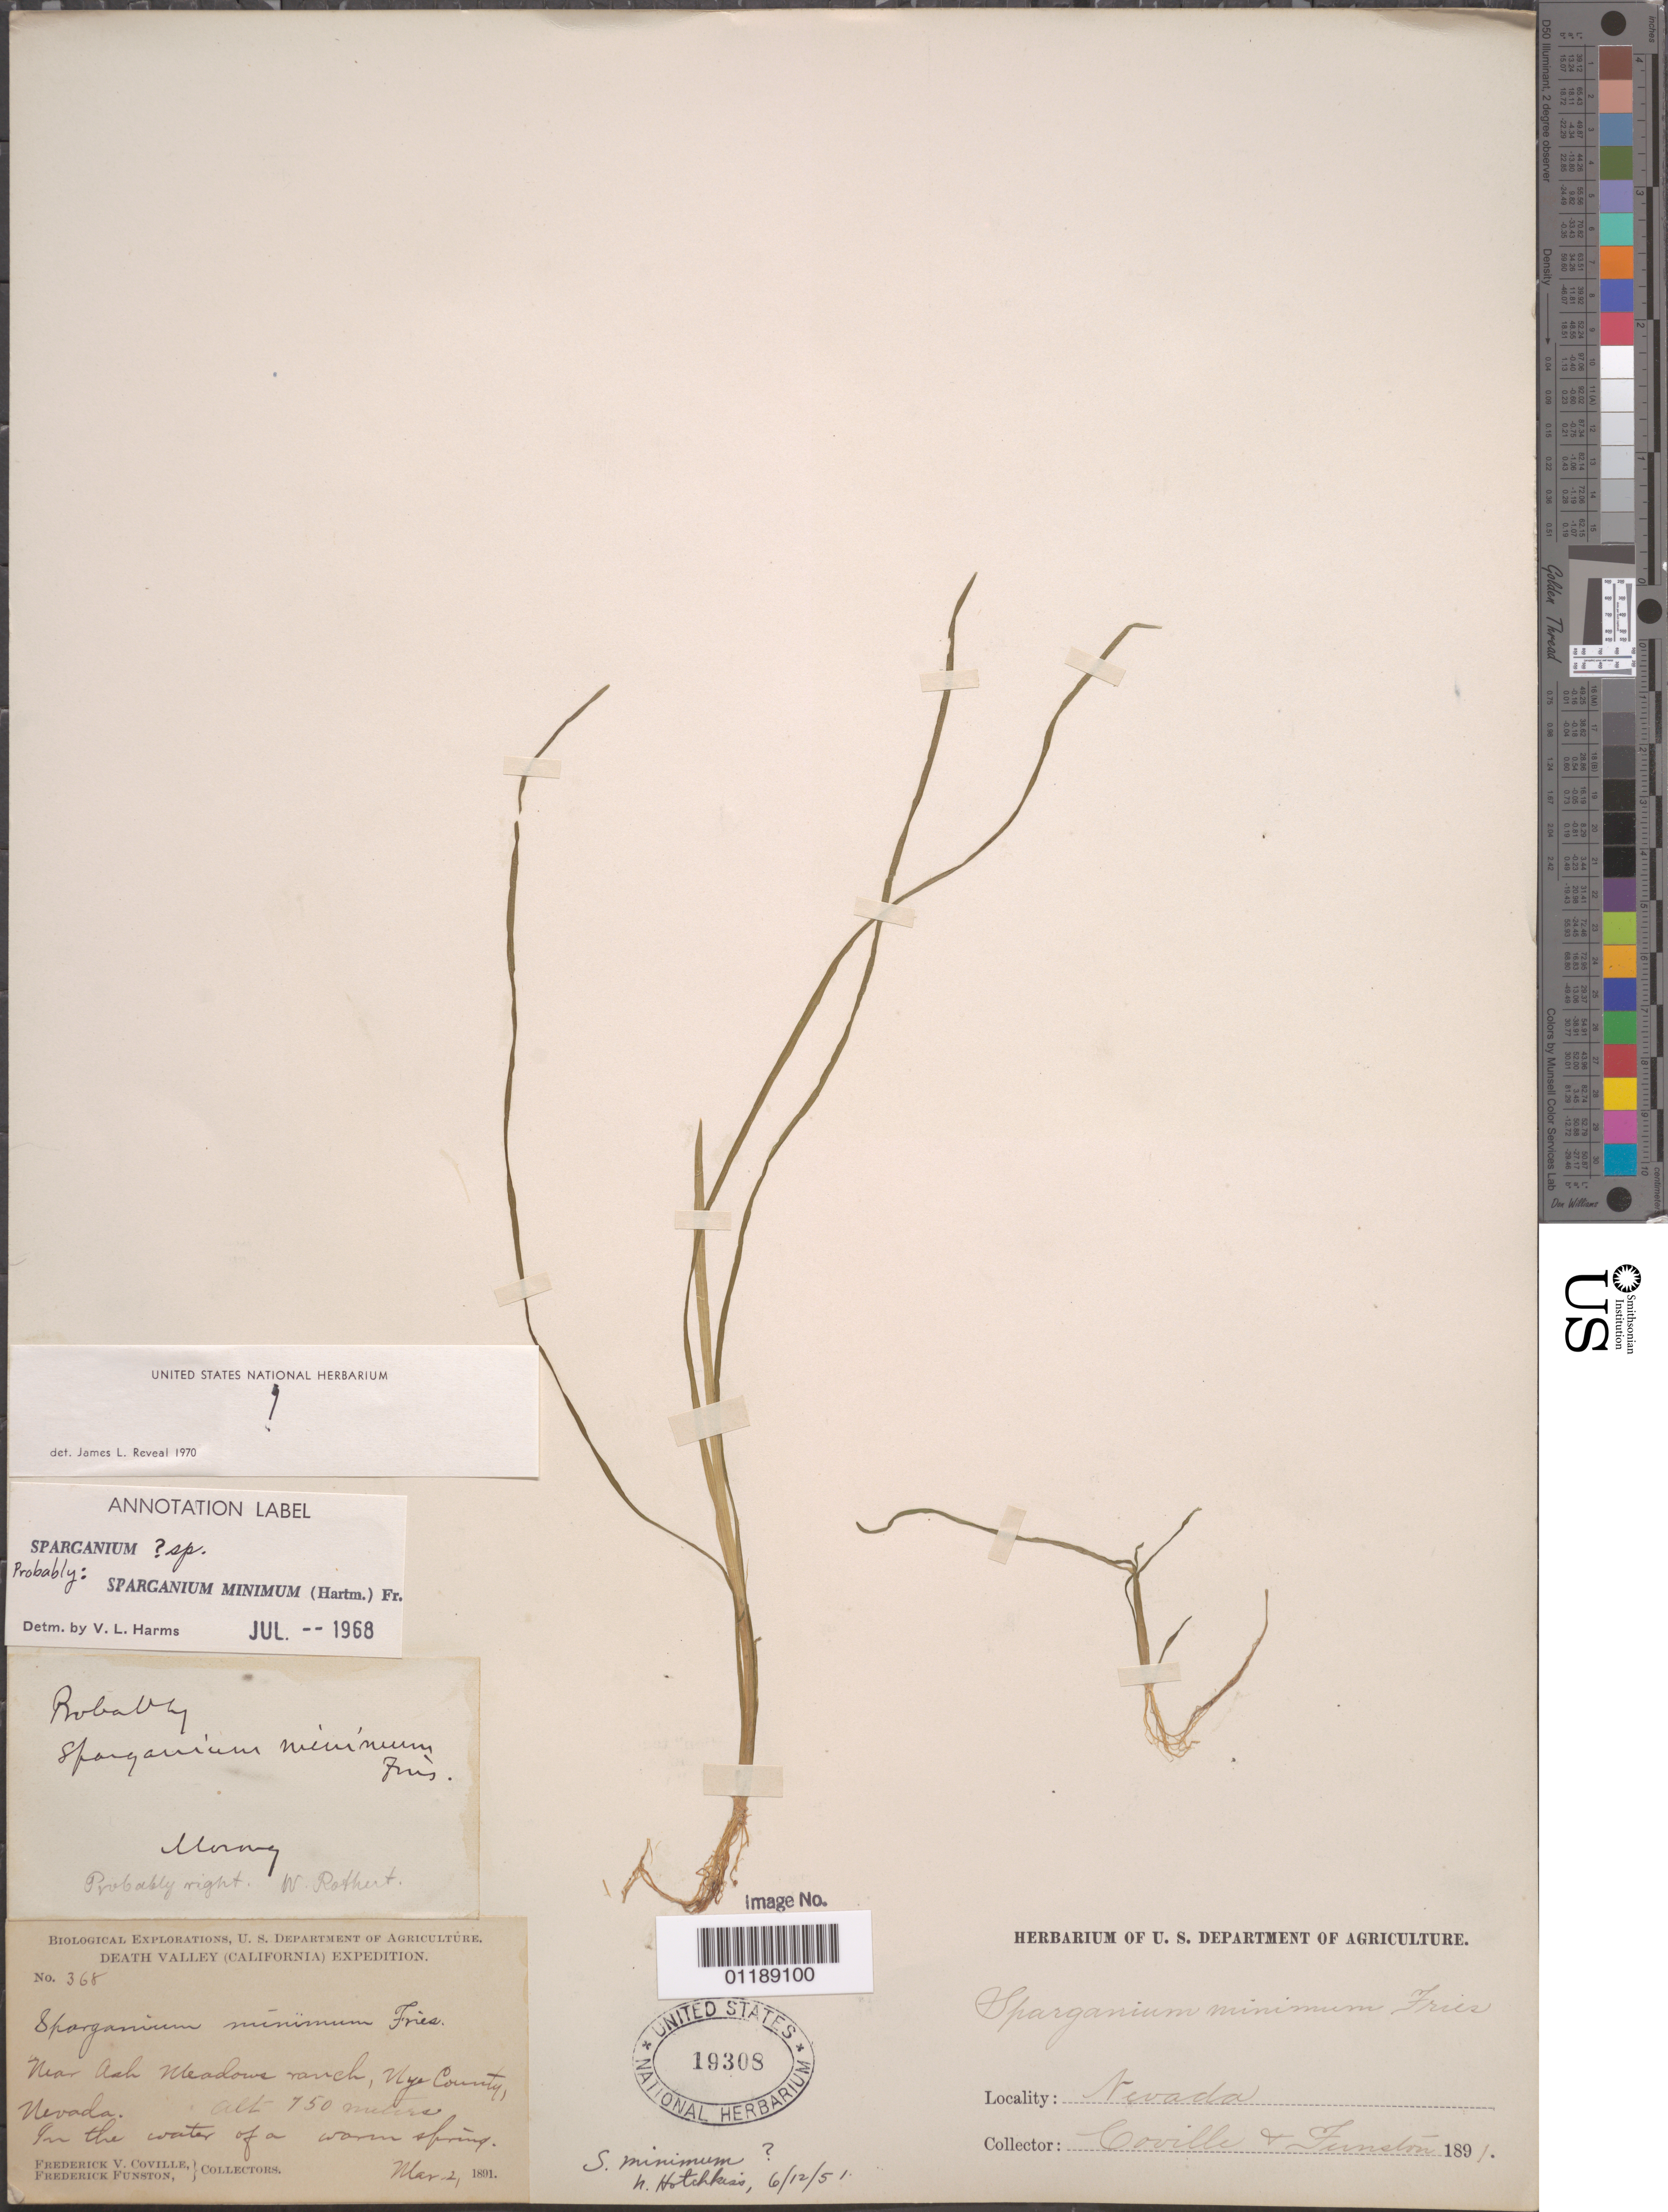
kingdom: Plantae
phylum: Tracheophyta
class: Liliopsida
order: Poales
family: Typhaceae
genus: Sparganium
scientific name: Sparganium minimum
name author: Wallr.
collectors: F. V. Coville & F. Funston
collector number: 368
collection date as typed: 02 Mar 1891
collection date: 1891-03-02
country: United States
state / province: Nevada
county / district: Nye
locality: Near Ash Meadows Ranch, in the water of a warm spring.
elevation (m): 750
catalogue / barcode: US 19308